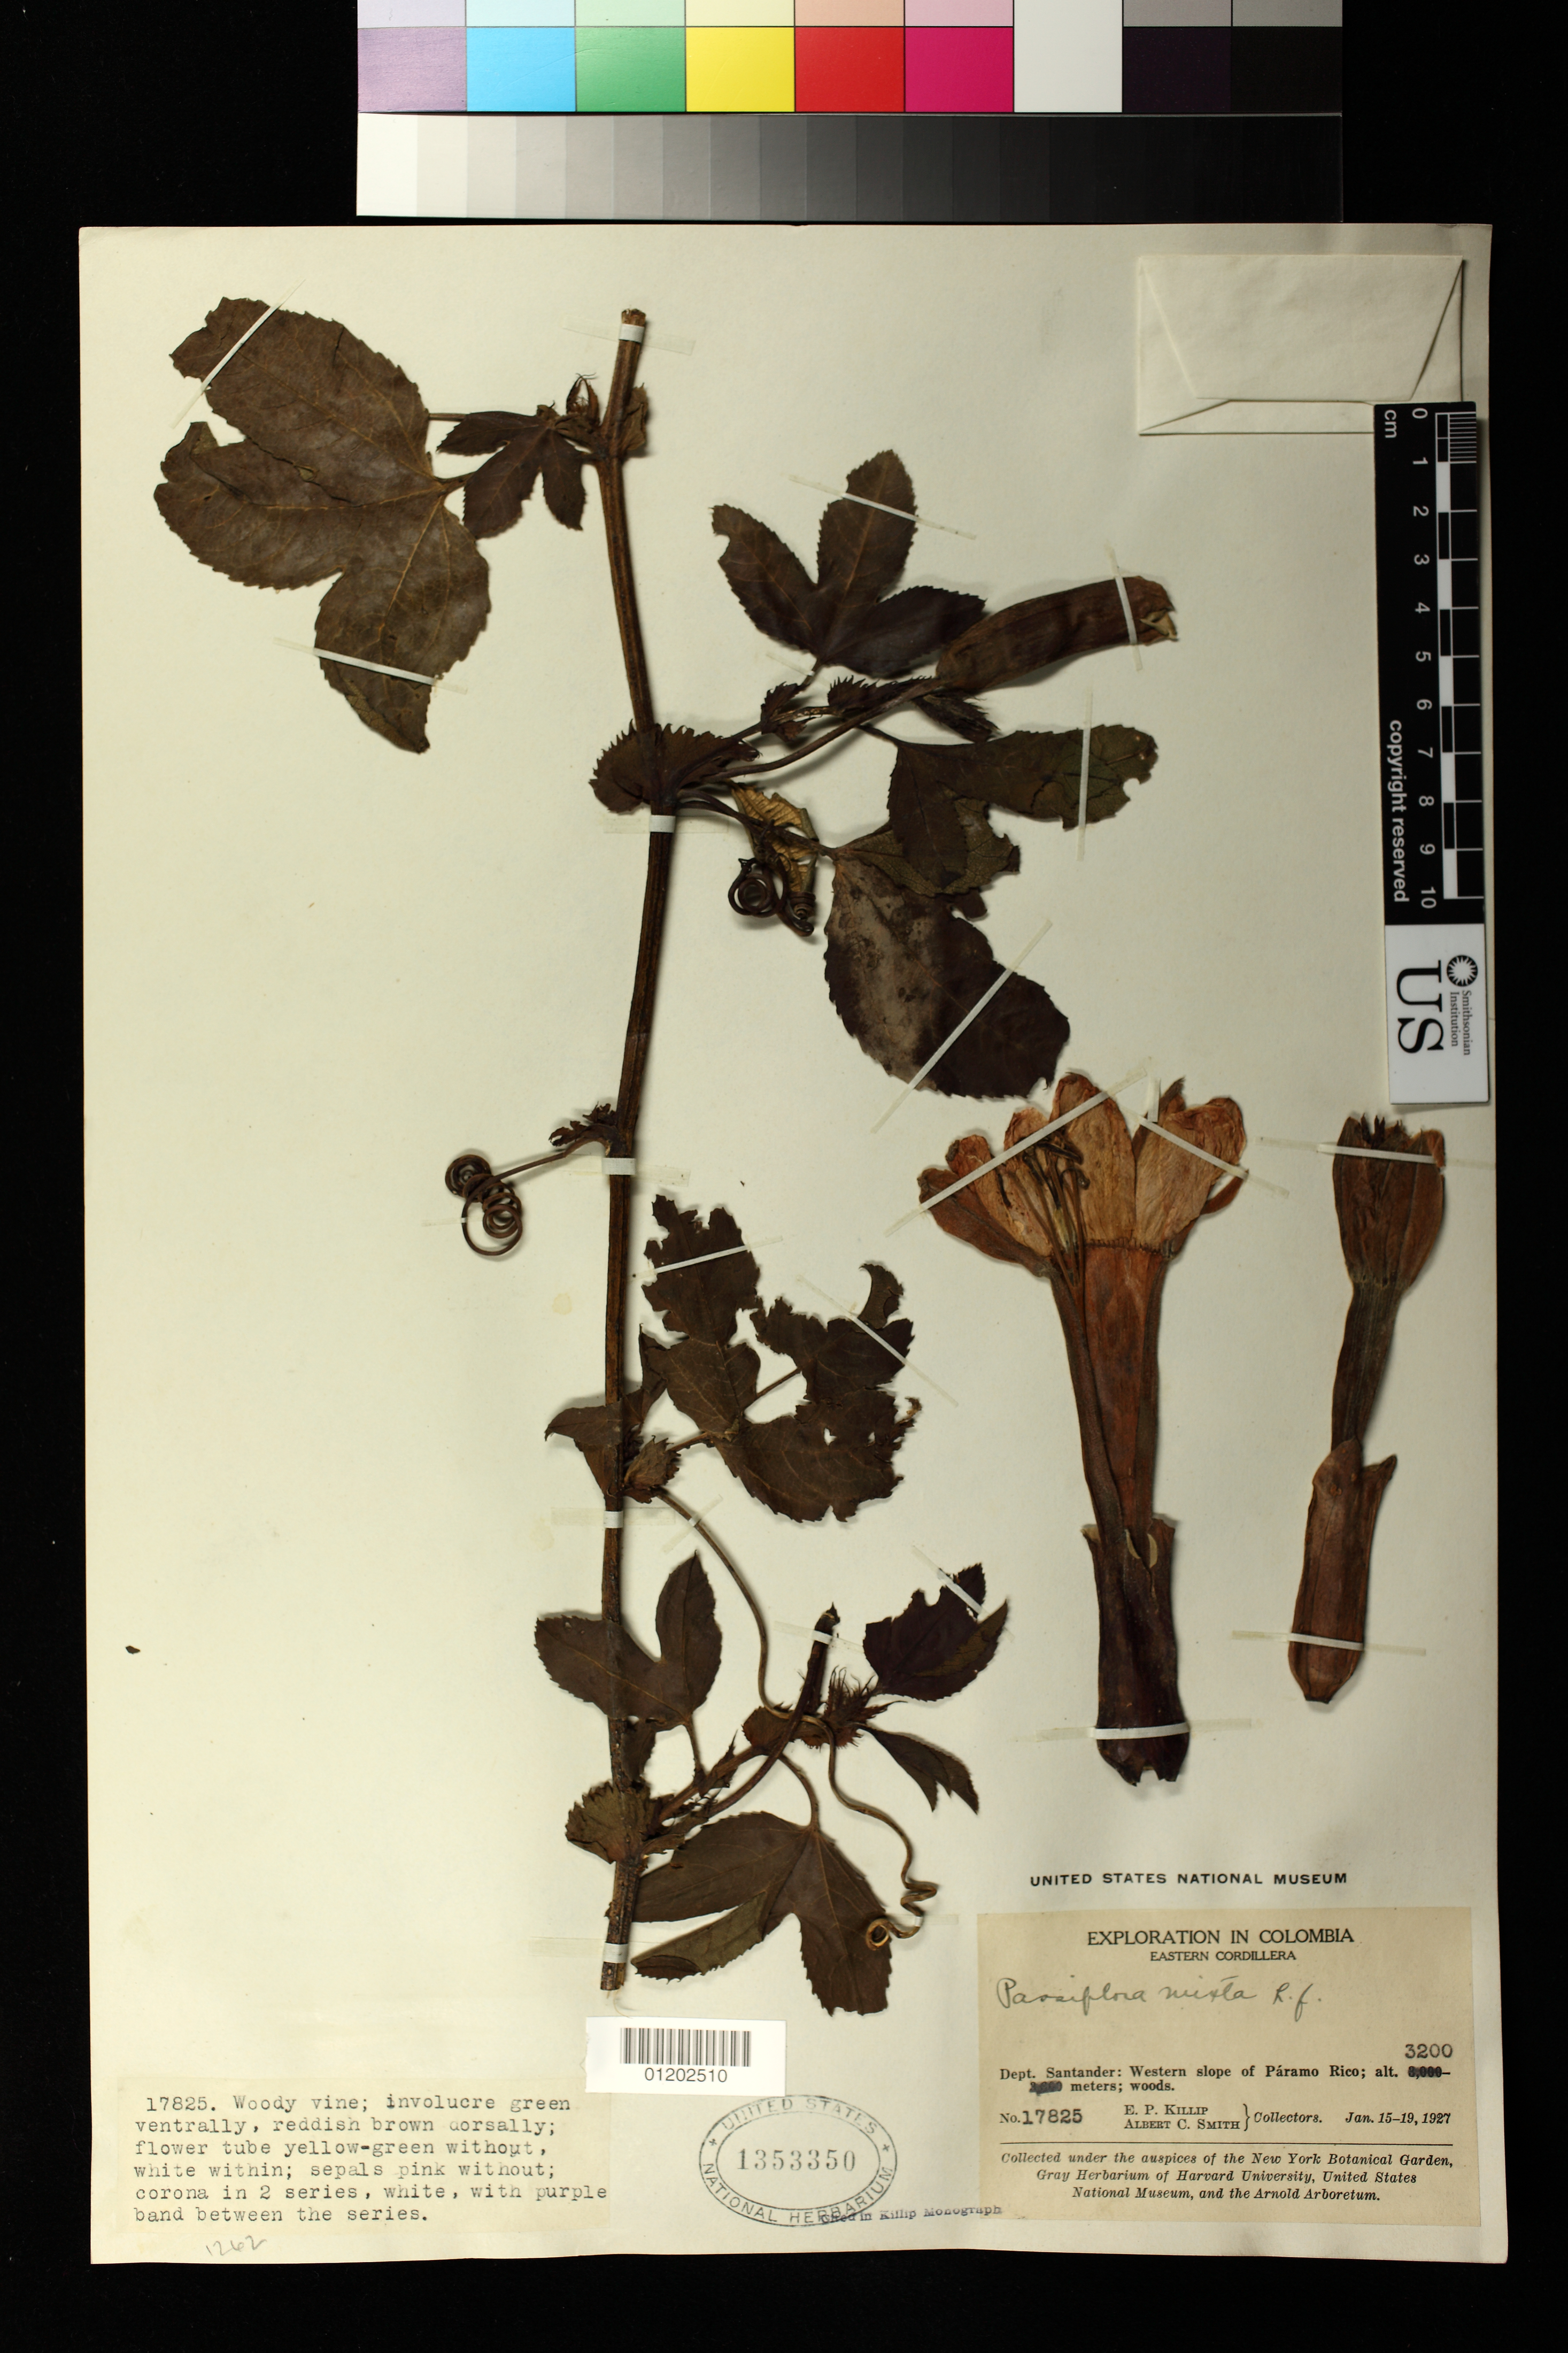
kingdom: Plantae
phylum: Tracheophyta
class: Magnoliopsida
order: Malpighiales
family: Passifloraceae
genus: Passiflora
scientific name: Passiflora mixta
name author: L. f.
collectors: E. P. Killip & A. C. Smith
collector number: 17825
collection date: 1927-01-15/1927-01-19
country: Colombia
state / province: Santander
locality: Western slope of Páramo Rico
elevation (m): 3200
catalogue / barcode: US 1353350